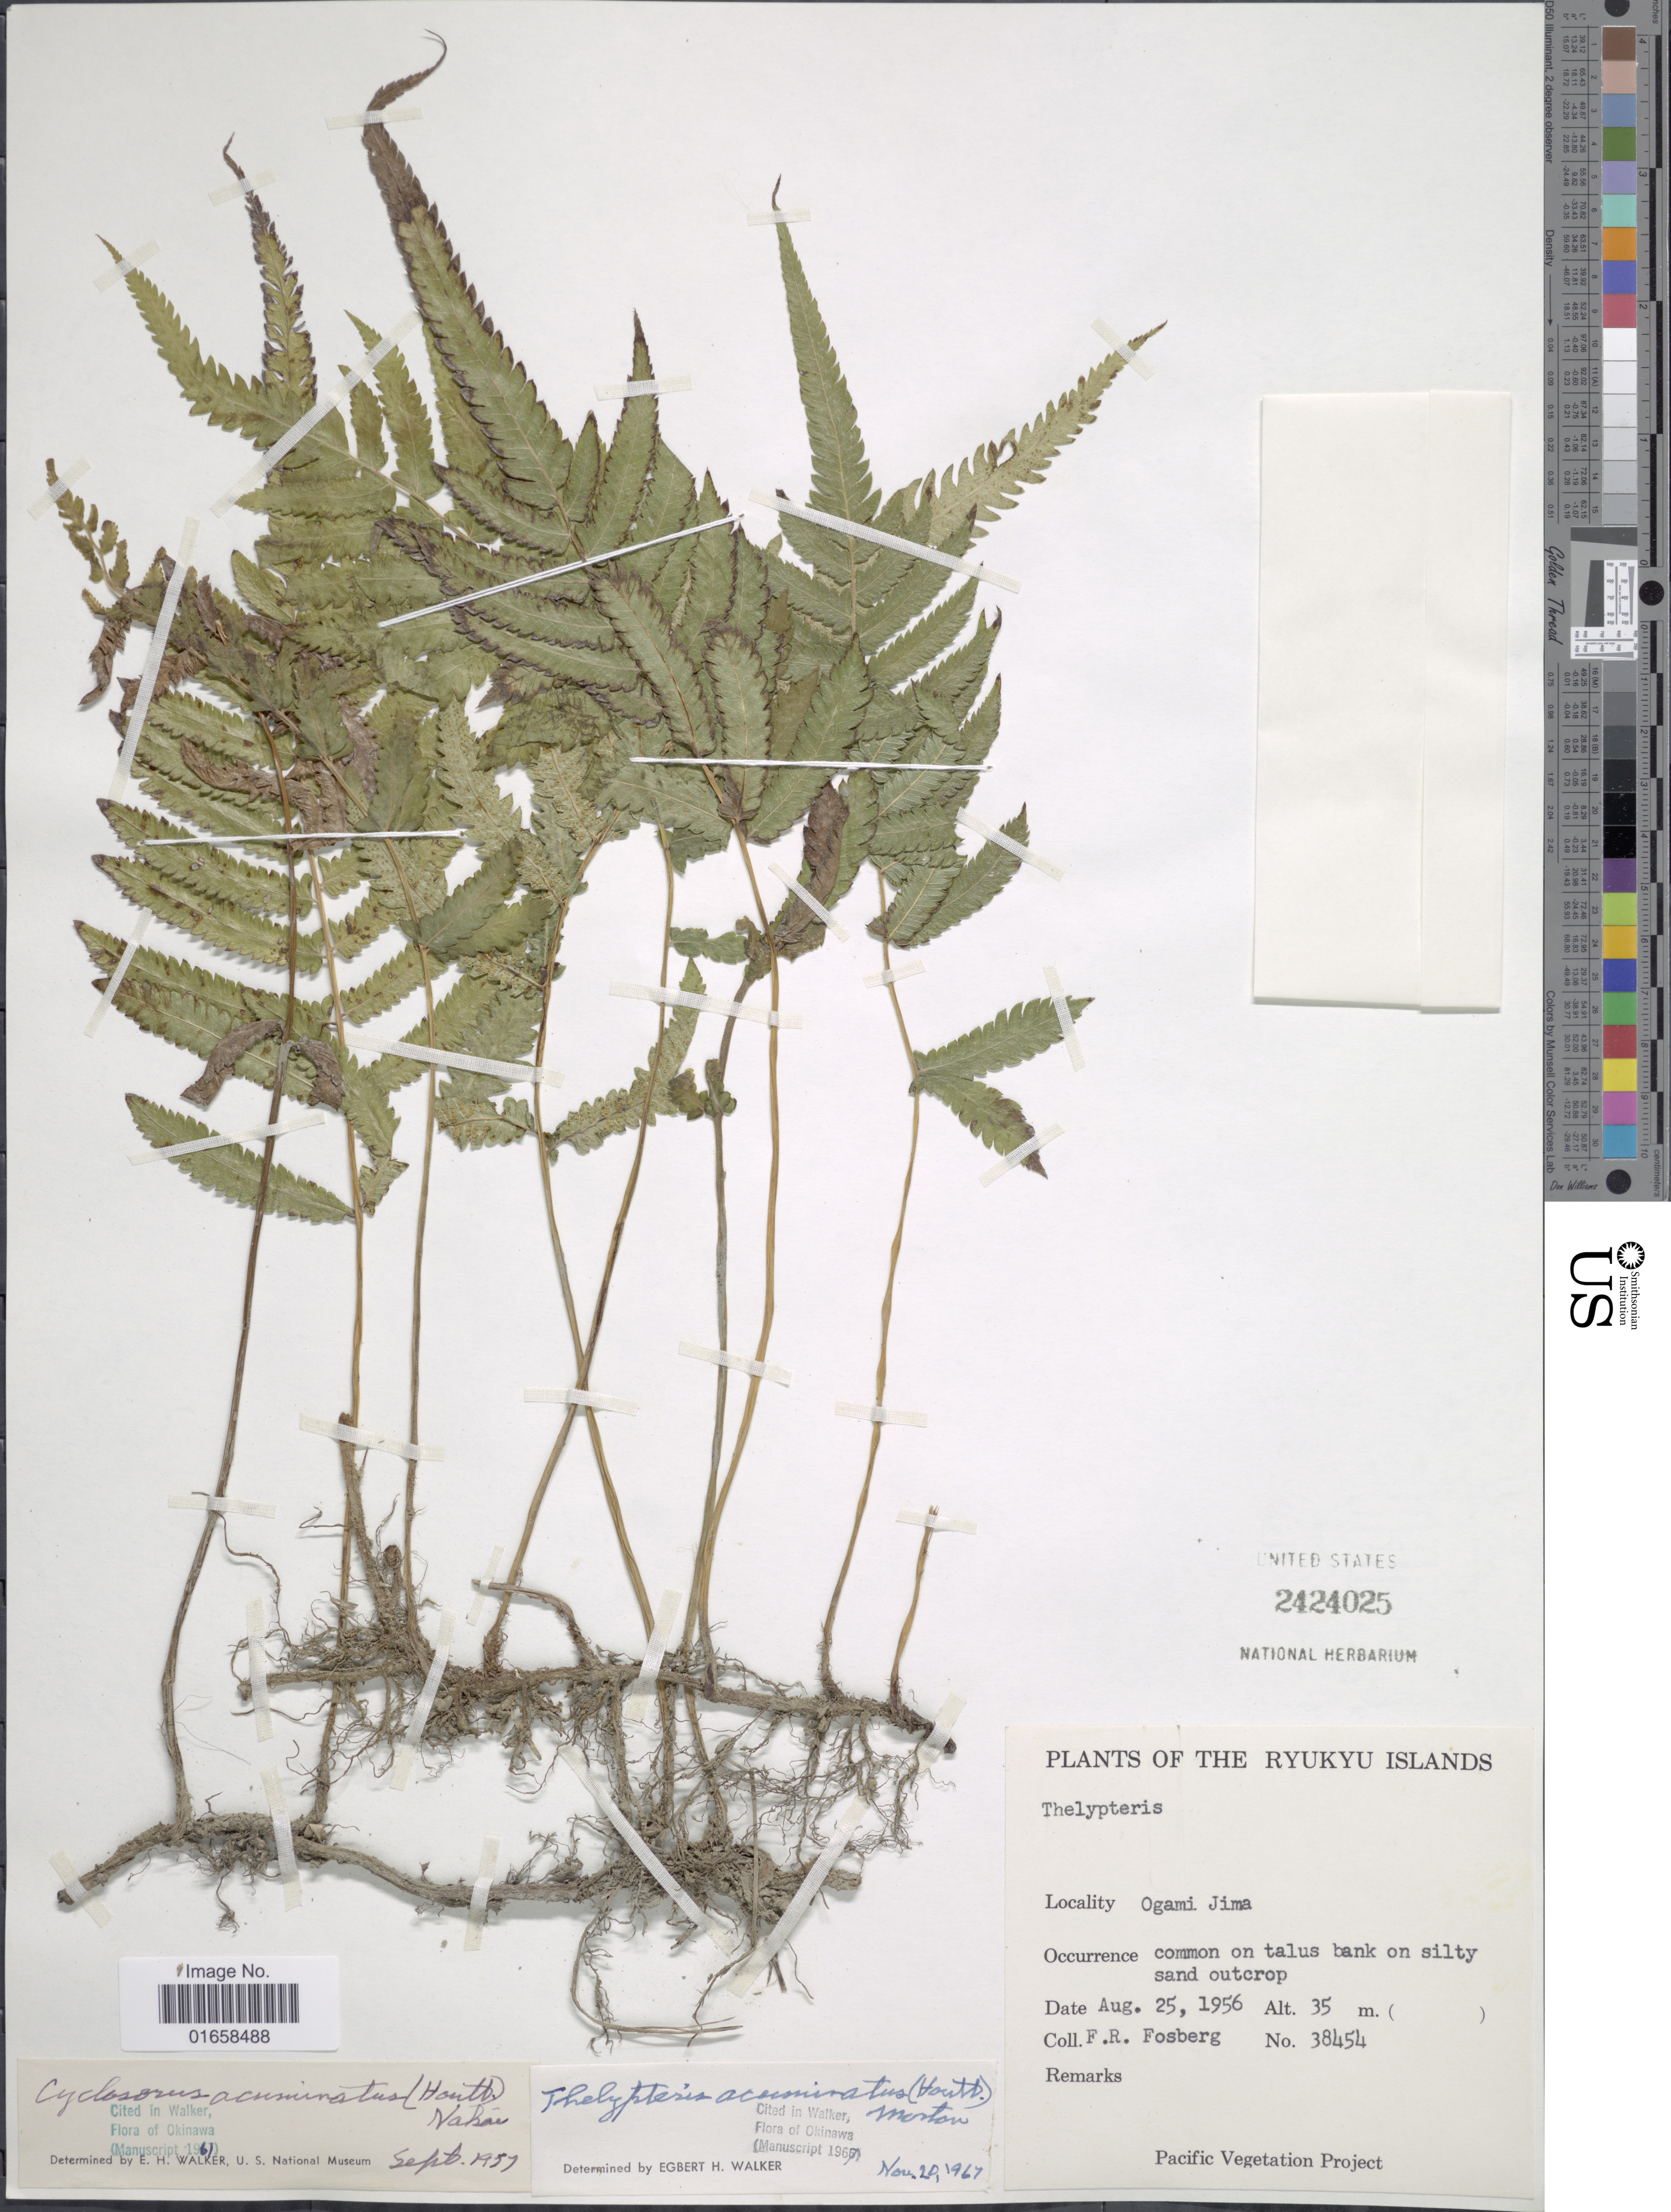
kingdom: Plantae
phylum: Tracheophyta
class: Polypodiopsida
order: Polypodiales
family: Thelypteridaceae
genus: Christella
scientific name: Christella acuminata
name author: (Houtt.) H. Lév.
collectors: F. R. Fosberg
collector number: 38454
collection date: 1956-08-25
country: Japan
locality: Ryukyu Islands. Ogami Jima.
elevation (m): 35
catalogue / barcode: US 2424025